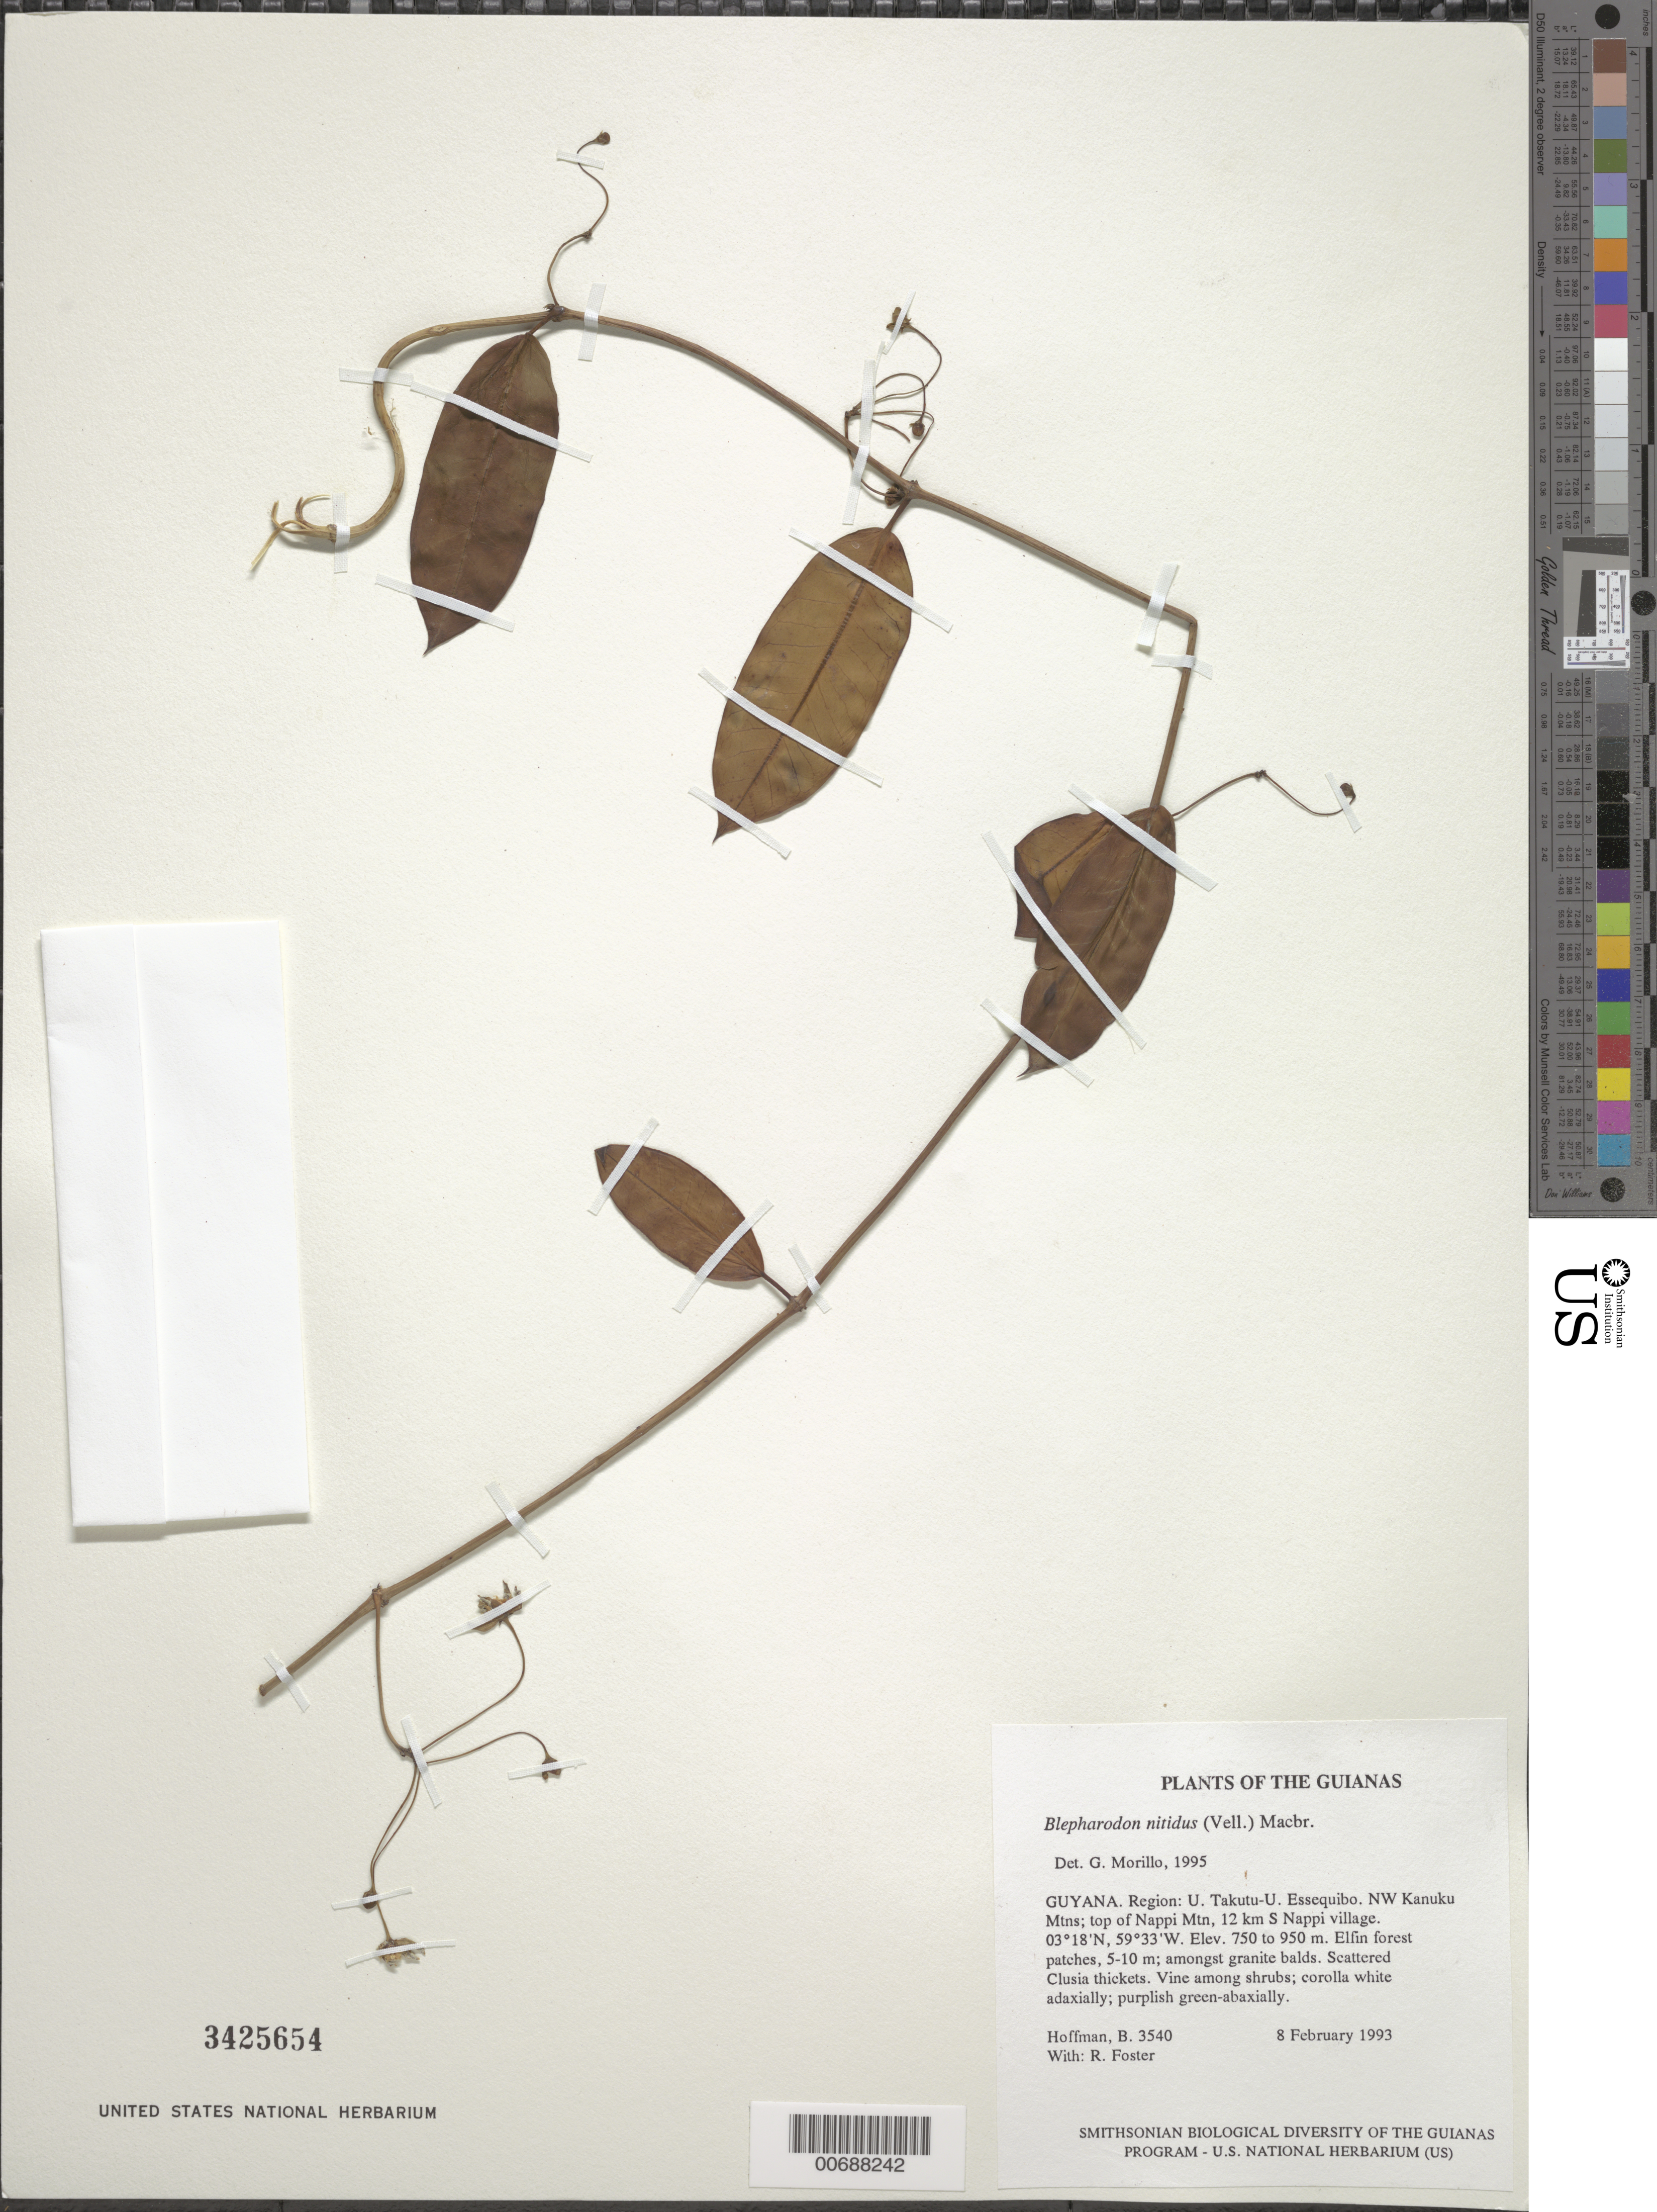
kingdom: Plantae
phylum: Tracheophyta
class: Magnoliopsida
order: Gentianales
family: Apocynaceae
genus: Blepharodon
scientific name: Blepharodon nitidus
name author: (Vell.) J.F. Macbr.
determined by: Morillo, G. N.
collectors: B. Hoffman & R. Foster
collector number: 3540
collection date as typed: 8 February 1993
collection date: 1993-02-08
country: Guyana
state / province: U. Takutu-U. Essequibo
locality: NW Kanuku Mountains; top of Nappi Mountain, 12 km S of Nappi village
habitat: Elfin forest patches, 5-10 m; amongst granite balds. Scattered Clusia thickets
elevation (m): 750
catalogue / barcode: US 3425654